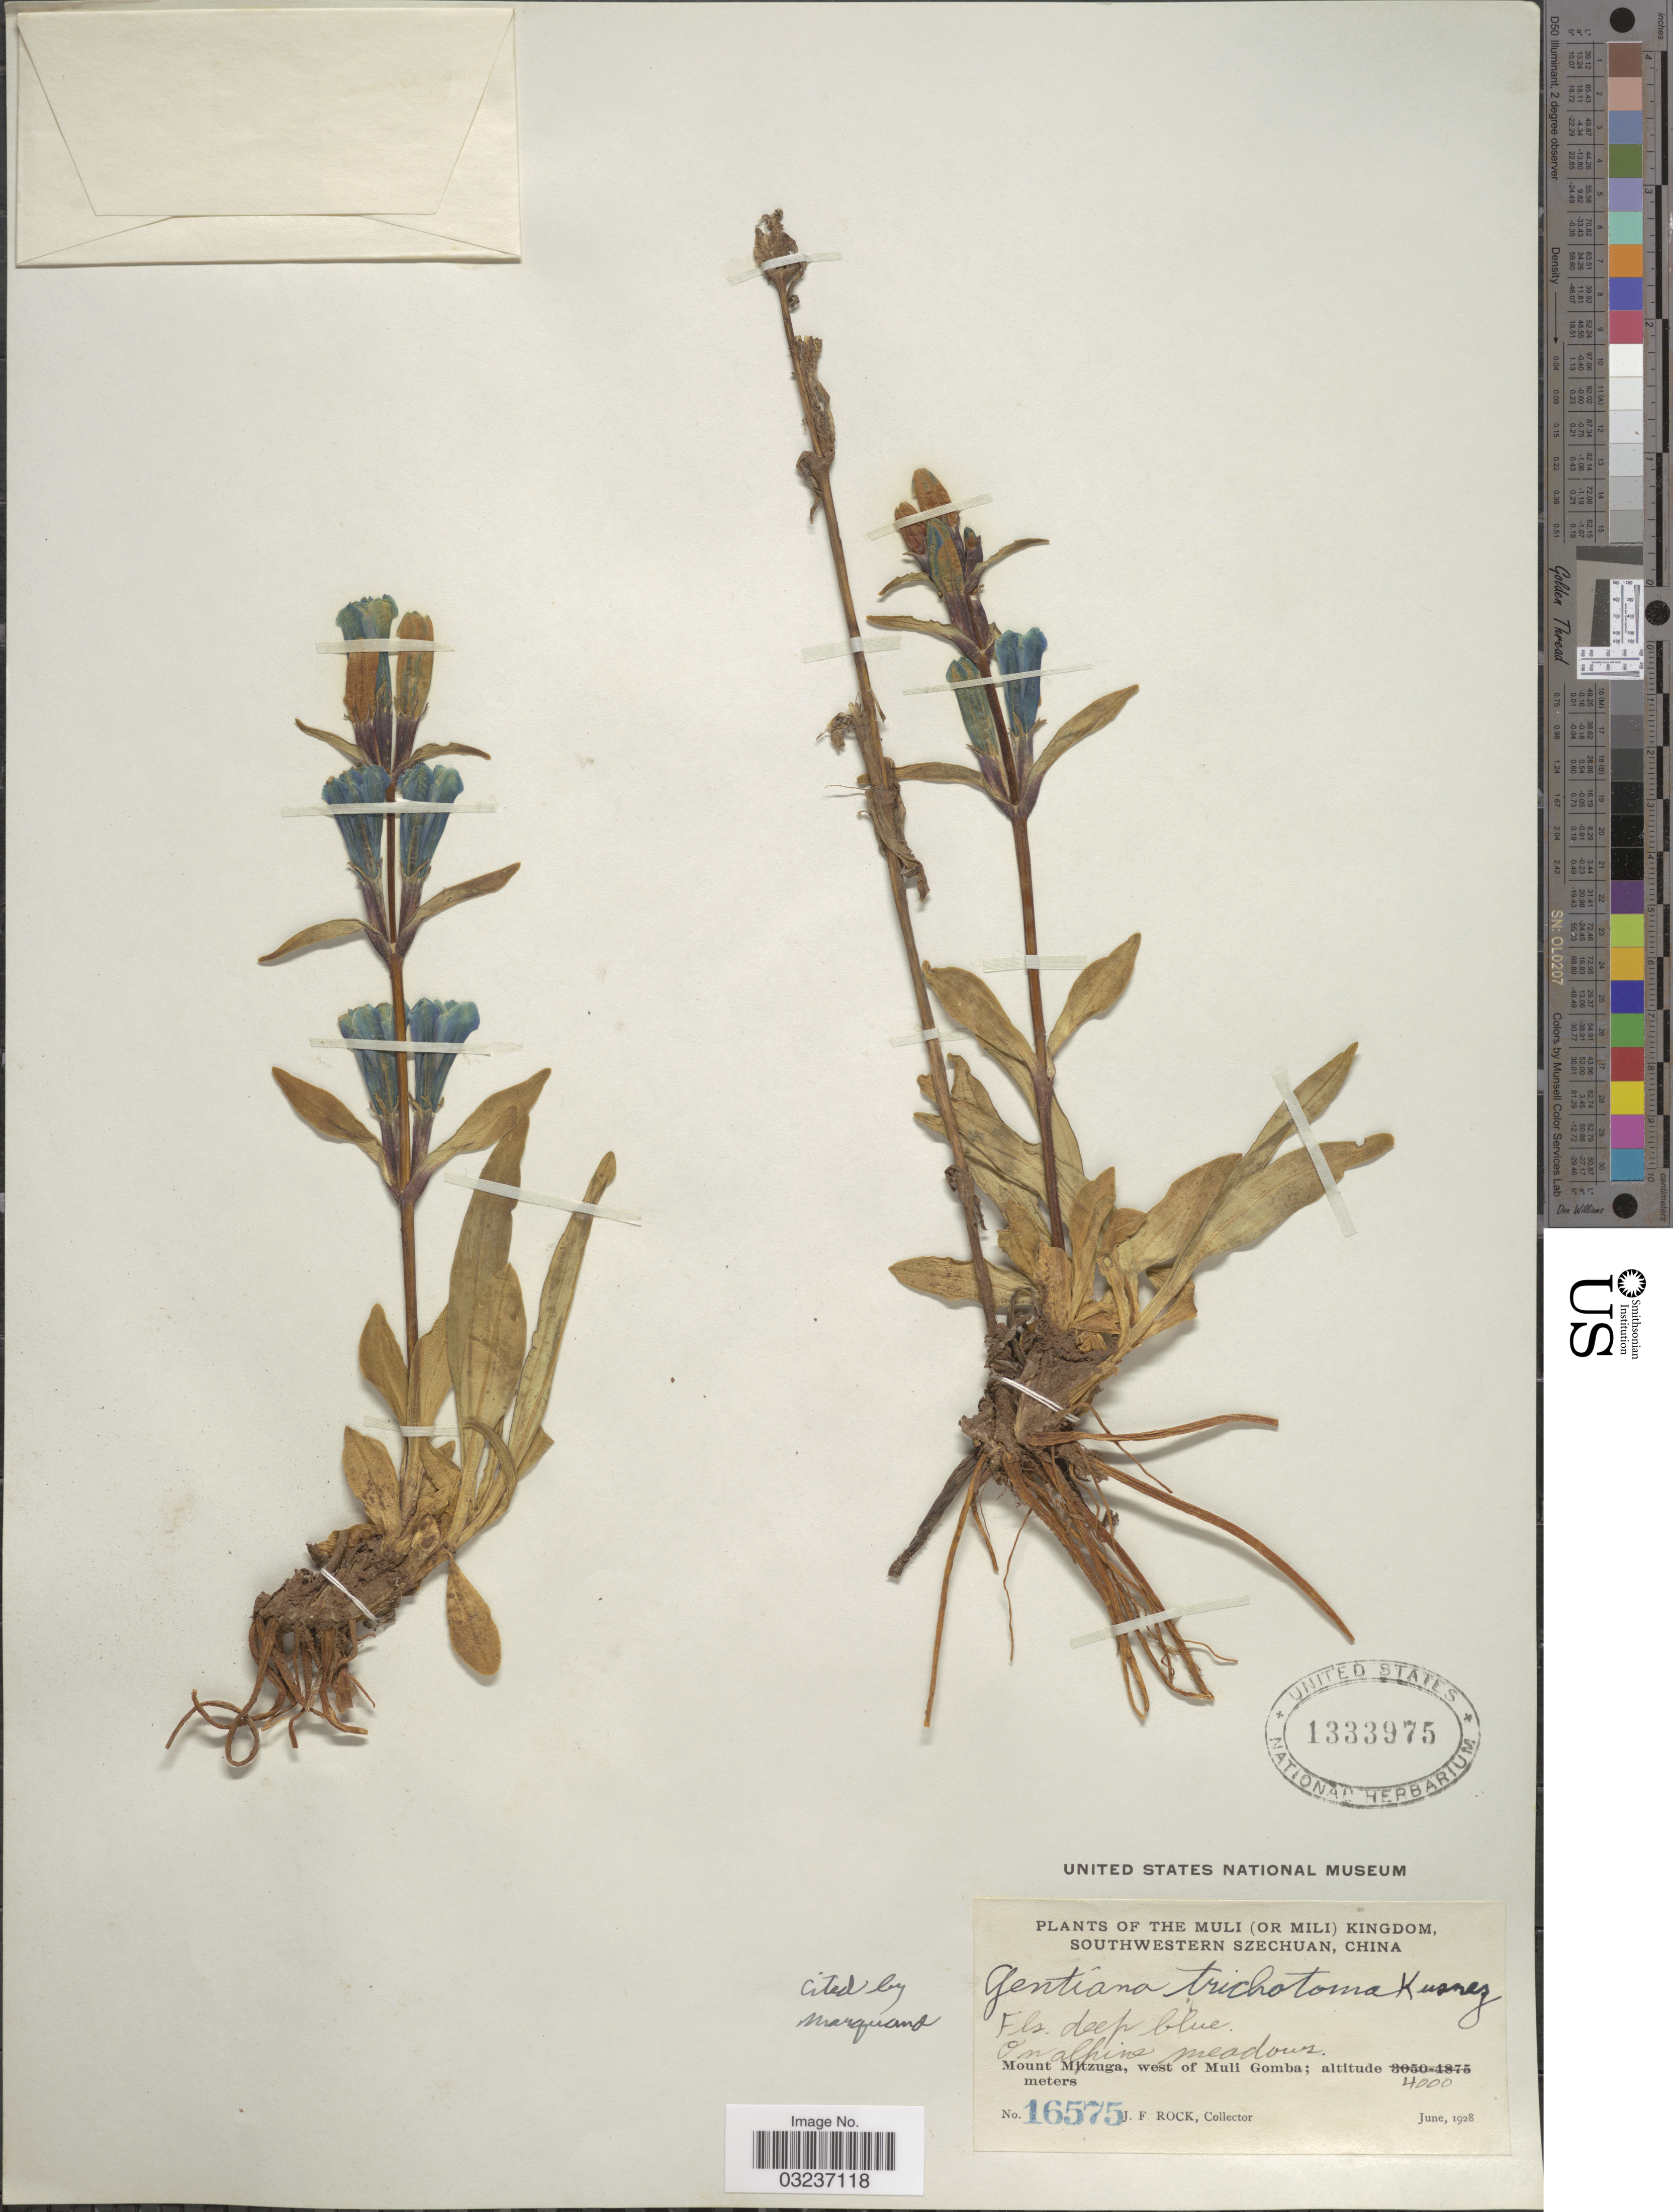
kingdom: Plantae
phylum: Tracheophyta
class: Magnoliopsida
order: Gentianales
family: Gentianaceae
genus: Gentiana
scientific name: Gentiana trichotoma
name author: Kusn.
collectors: J. Rock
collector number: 16575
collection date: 1928-06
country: China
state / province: Sichuan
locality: The Muli (or Mili) Kingdom, Southwestern Szechuan. Mount Mitzuga, west of Muli Gomba.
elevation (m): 4000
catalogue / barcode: US 1333975